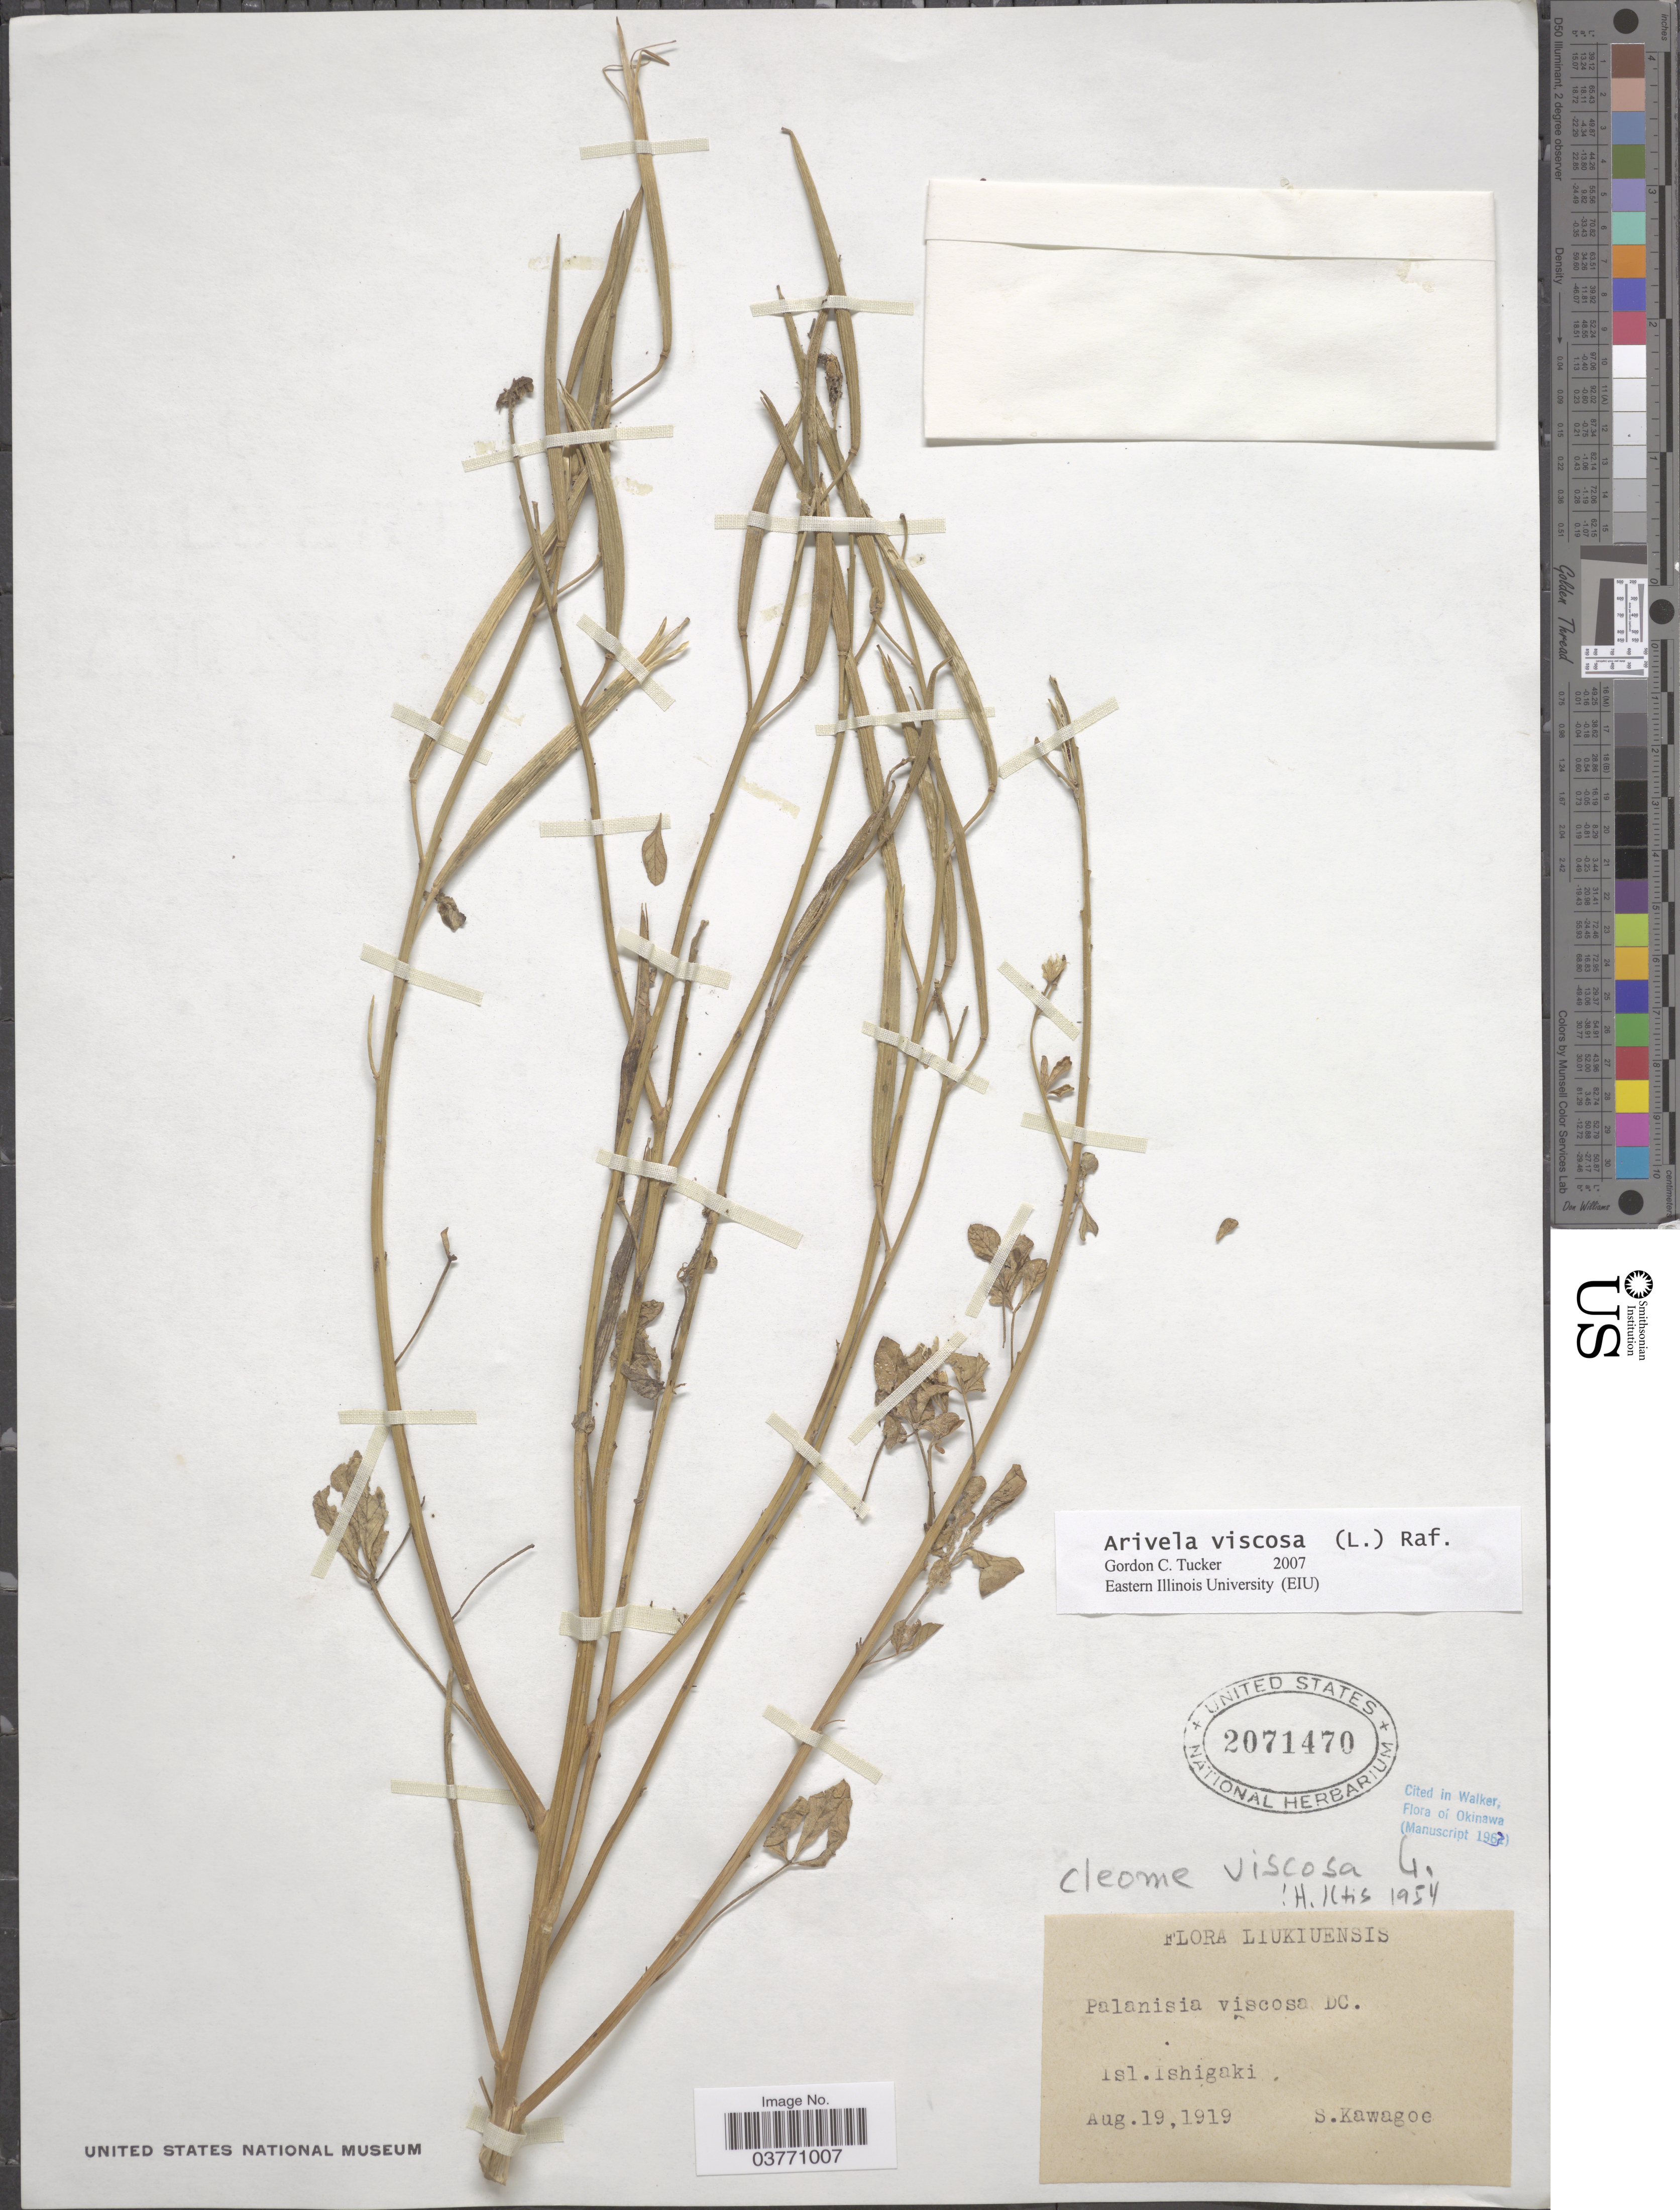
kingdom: Plantae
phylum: Tracheophyta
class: Magnoliopsida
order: Brassicales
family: Cleomaceae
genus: Arivela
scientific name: Arivela viscosa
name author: (L.) Raf.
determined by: Tucker, G. C.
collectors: S. Kawagoe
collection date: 1919-08-19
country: Japan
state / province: Okinawa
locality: Liukiuensis. Isl. Ishigaki.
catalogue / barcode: US 2071470